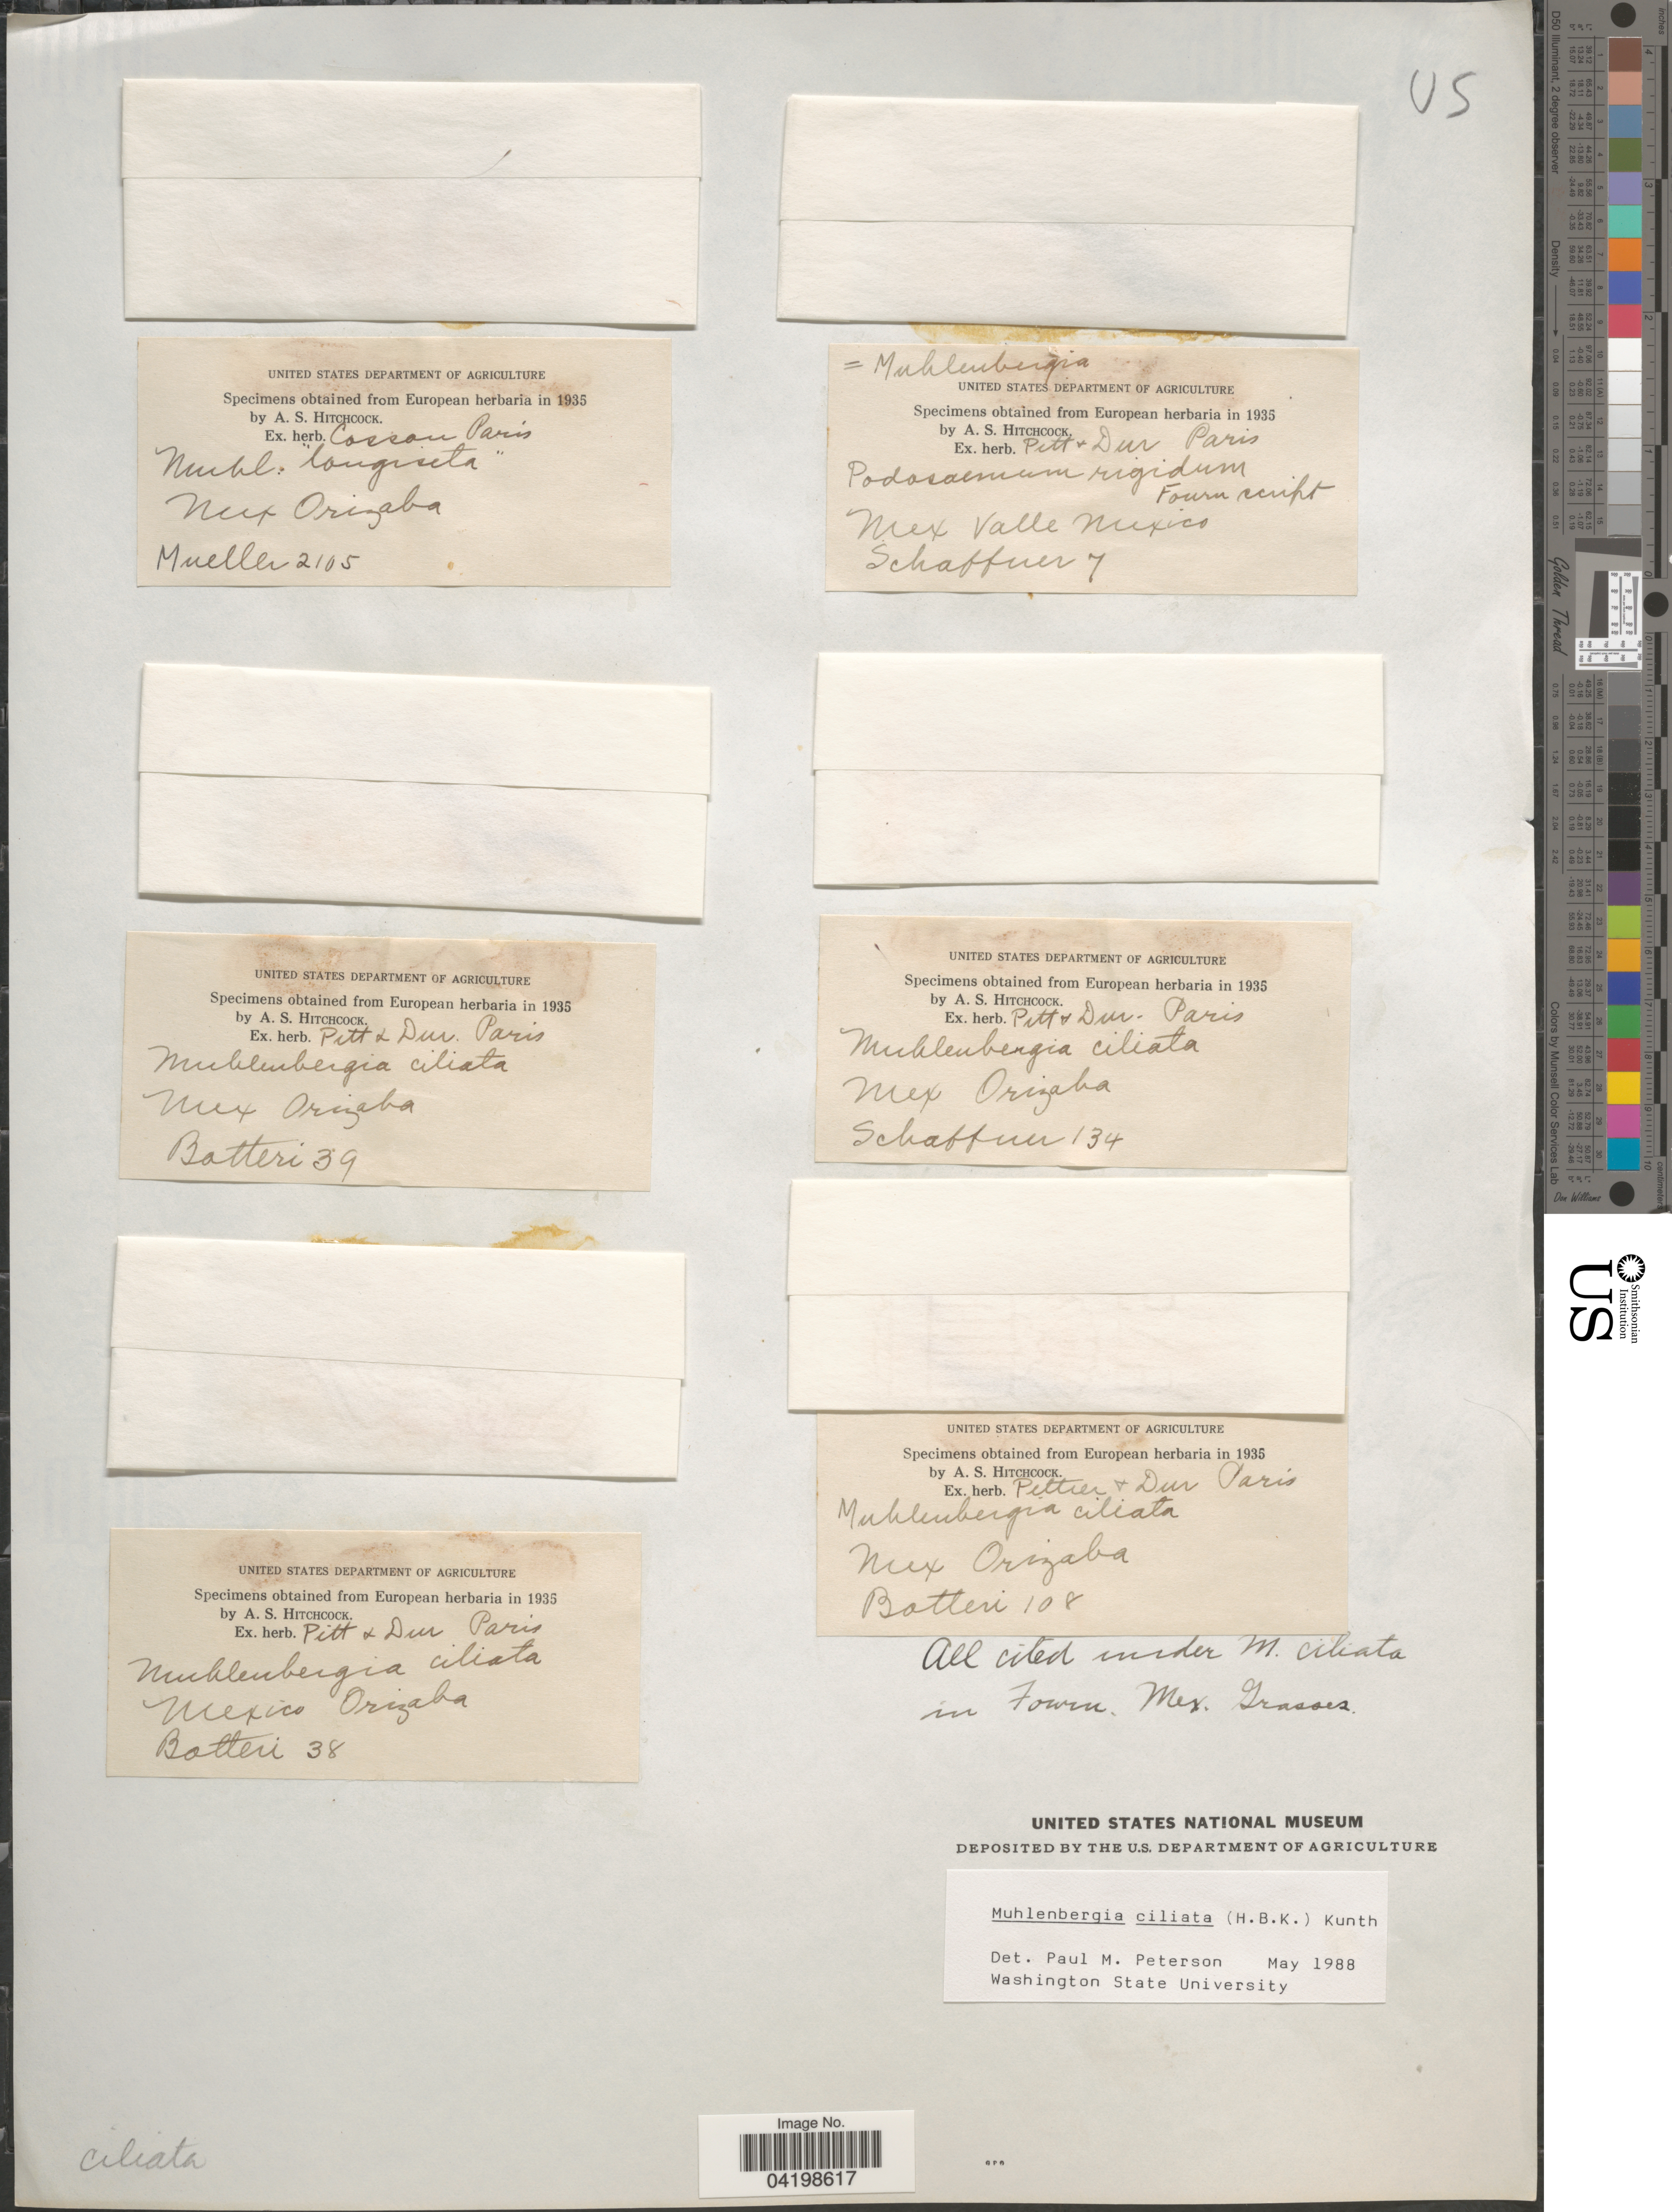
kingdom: Plantae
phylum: Tracheophyta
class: Liliopsida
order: Poales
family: Poaceae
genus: Muhlenbergia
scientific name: Muhlenbergia ciliata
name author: (Kunth) Trin.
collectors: -. Botteri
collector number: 39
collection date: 1935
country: Mexico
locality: Orizaba.